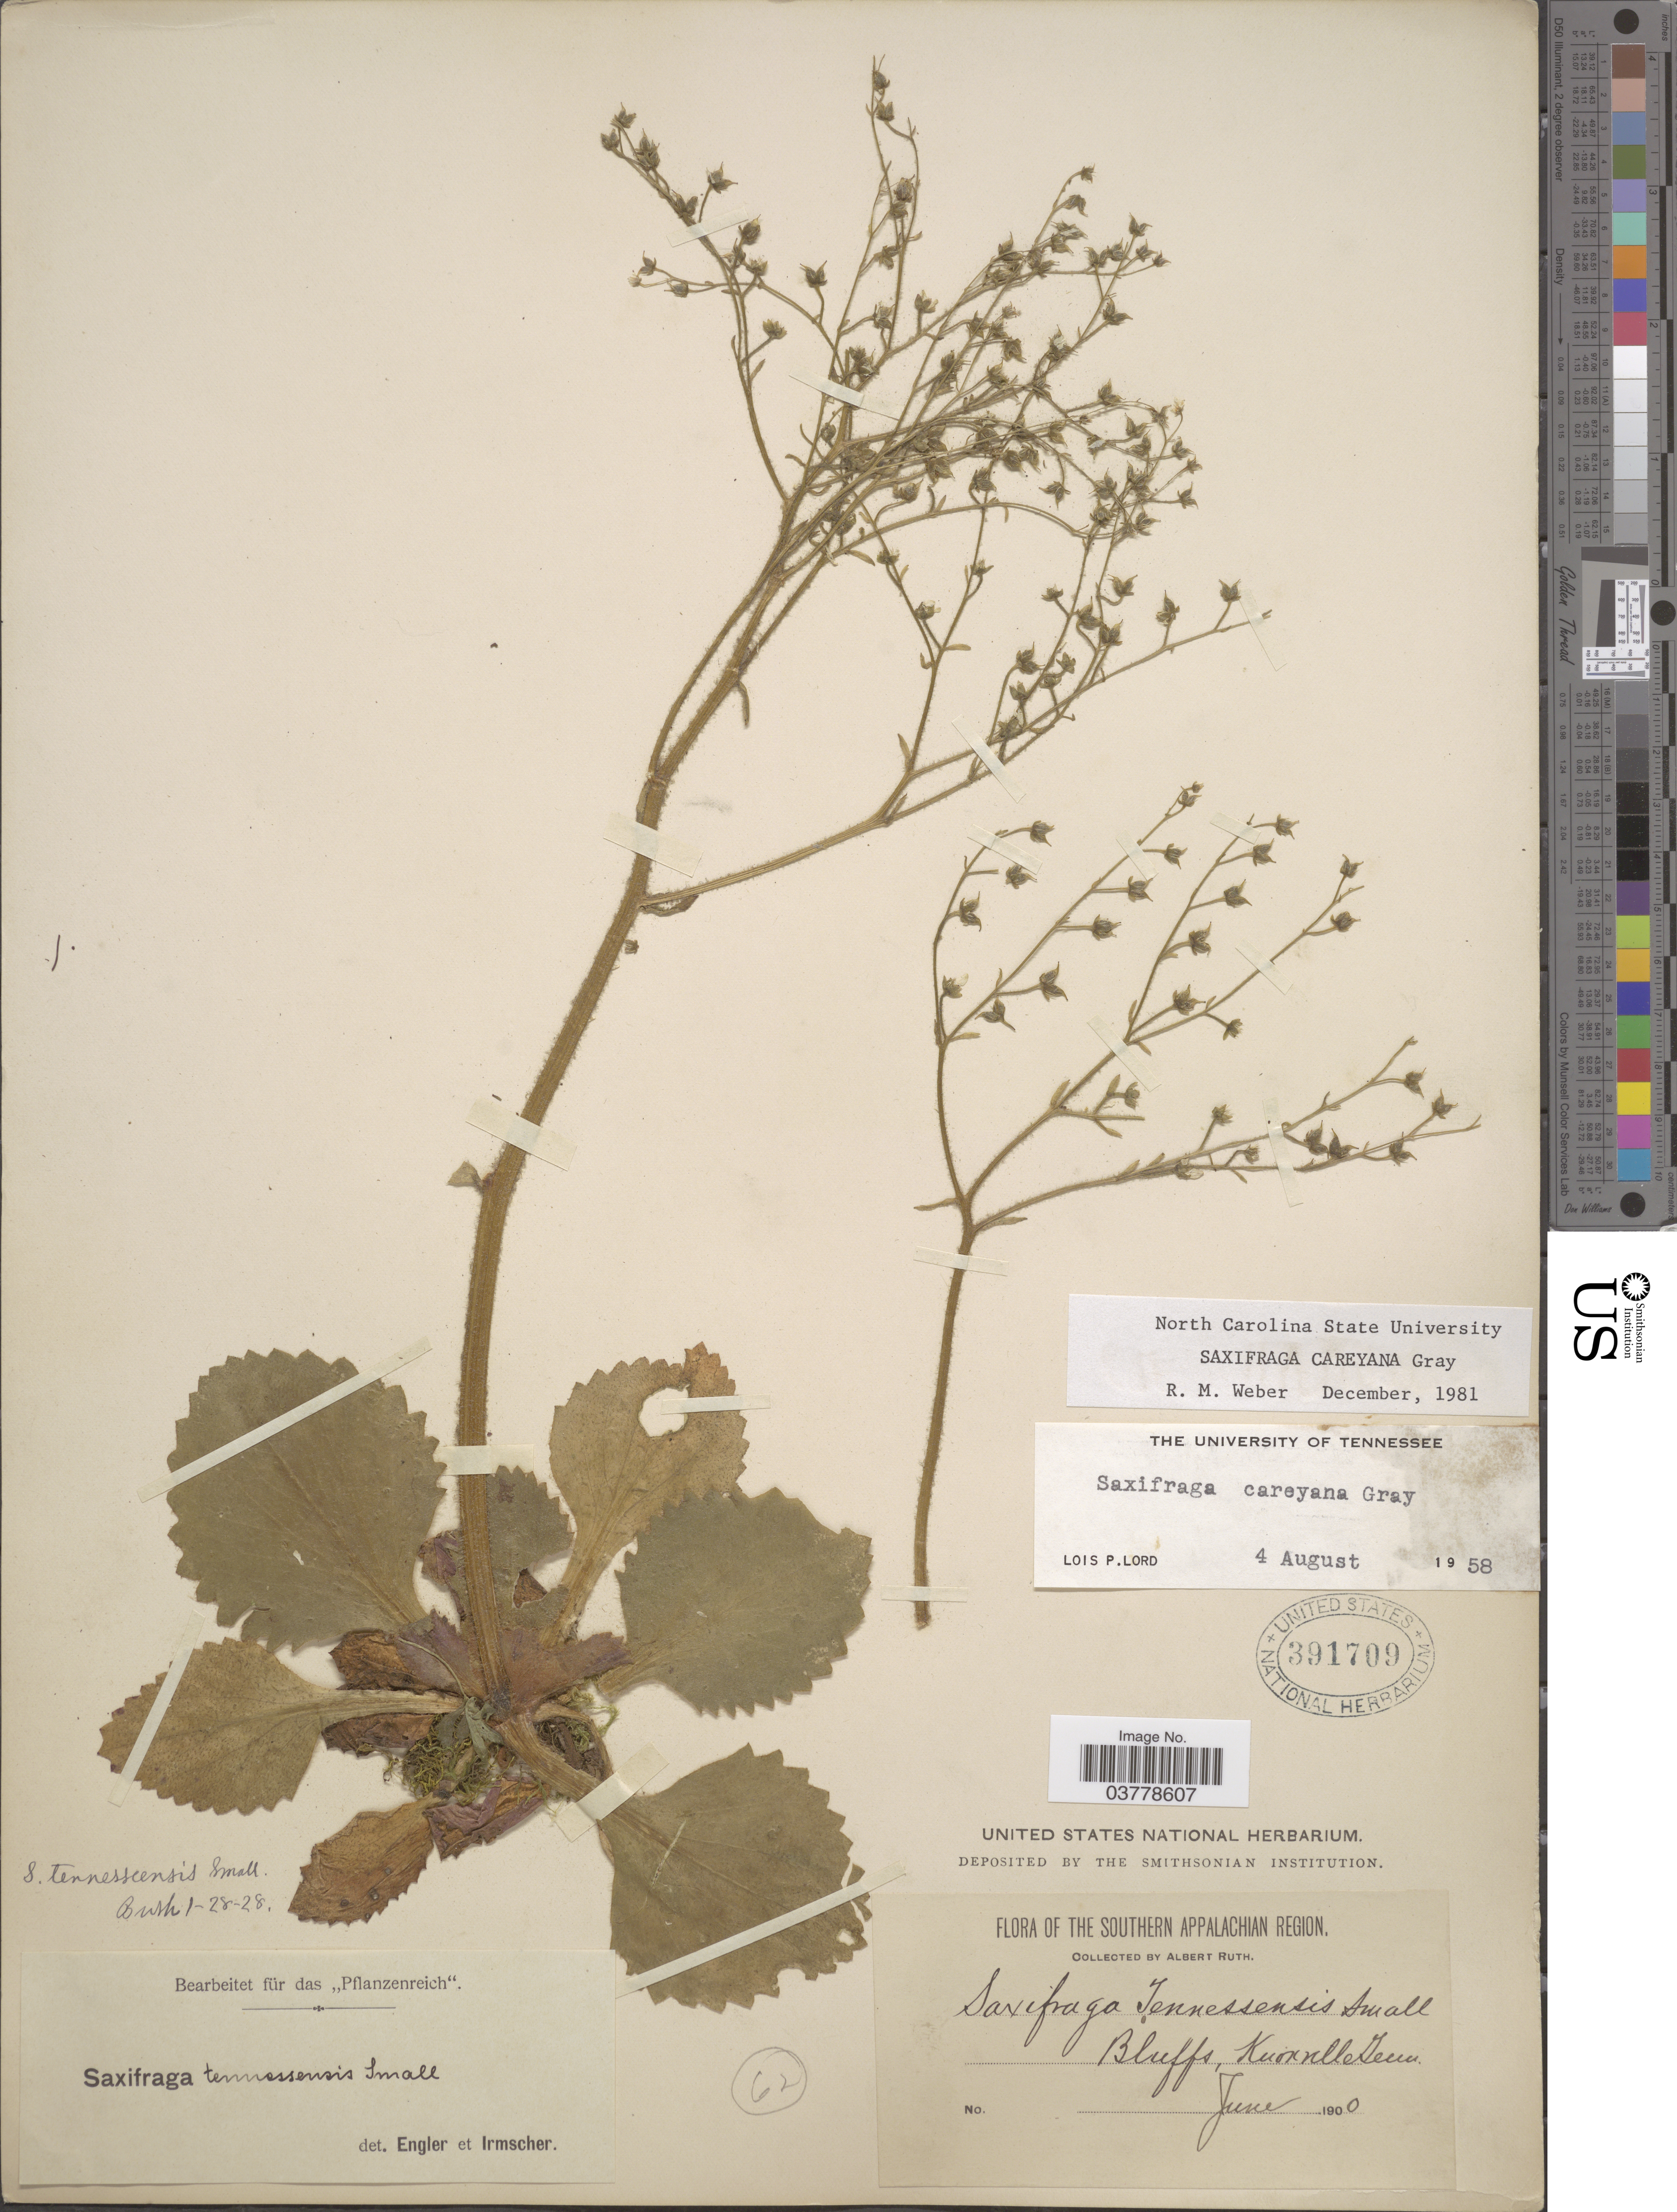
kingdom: Plantae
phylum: Tracheophyta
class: Magnoliopsida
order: Saxifragales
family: Saxifragaceae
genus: Saxifraga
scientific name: Saxifraga careyana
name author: A. Gray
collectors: A. Ruth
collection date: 1900-06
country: United States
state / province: Tennessee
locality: The Southern Appalachian Region. Bluffs, Knoxville.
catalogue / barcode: US 391709